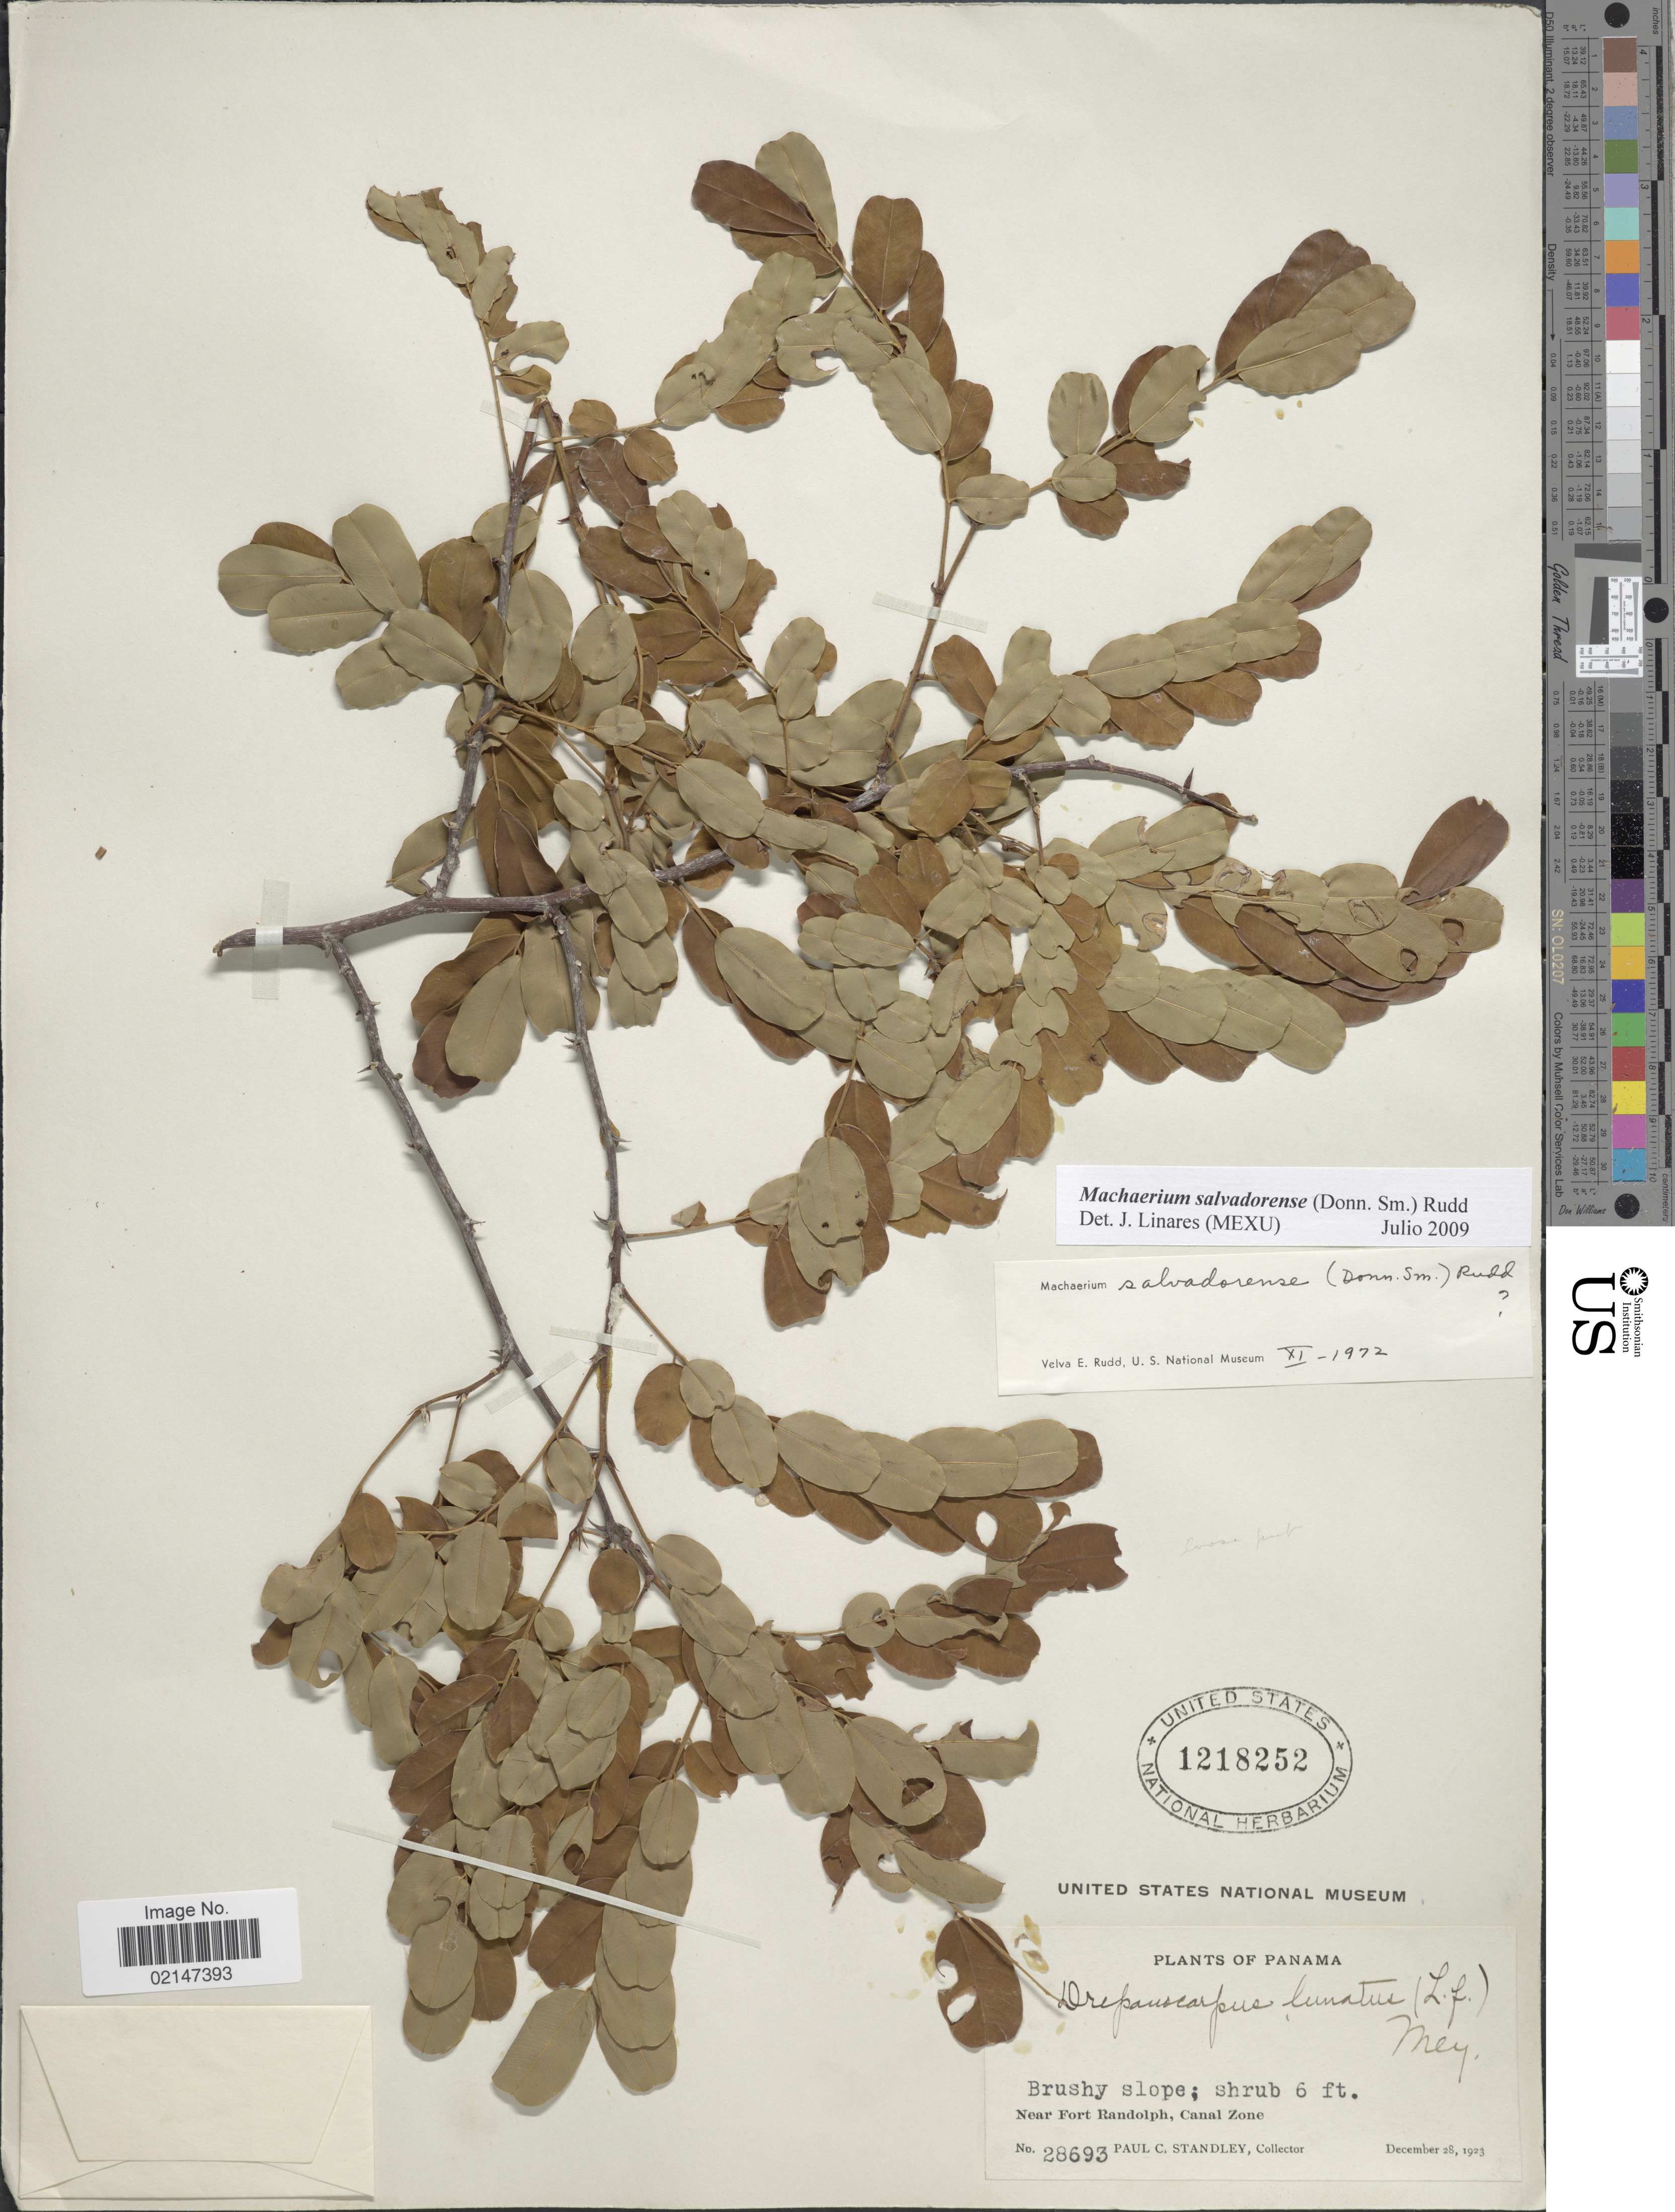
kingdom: Plantae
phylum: Tracheophyta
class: Magnoliopsida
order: Fabales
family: Fabaceae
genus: Machaerium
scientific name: Machaerium salvadorense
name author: (Donn. Sm.) Rudd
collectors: P. C. Standley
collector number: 28693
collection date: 1923-12-18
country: Panama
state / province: Colón / Panamá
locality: Brushy slope, Near Fort Randolph. Canal Zone.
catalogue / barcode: US 1218252